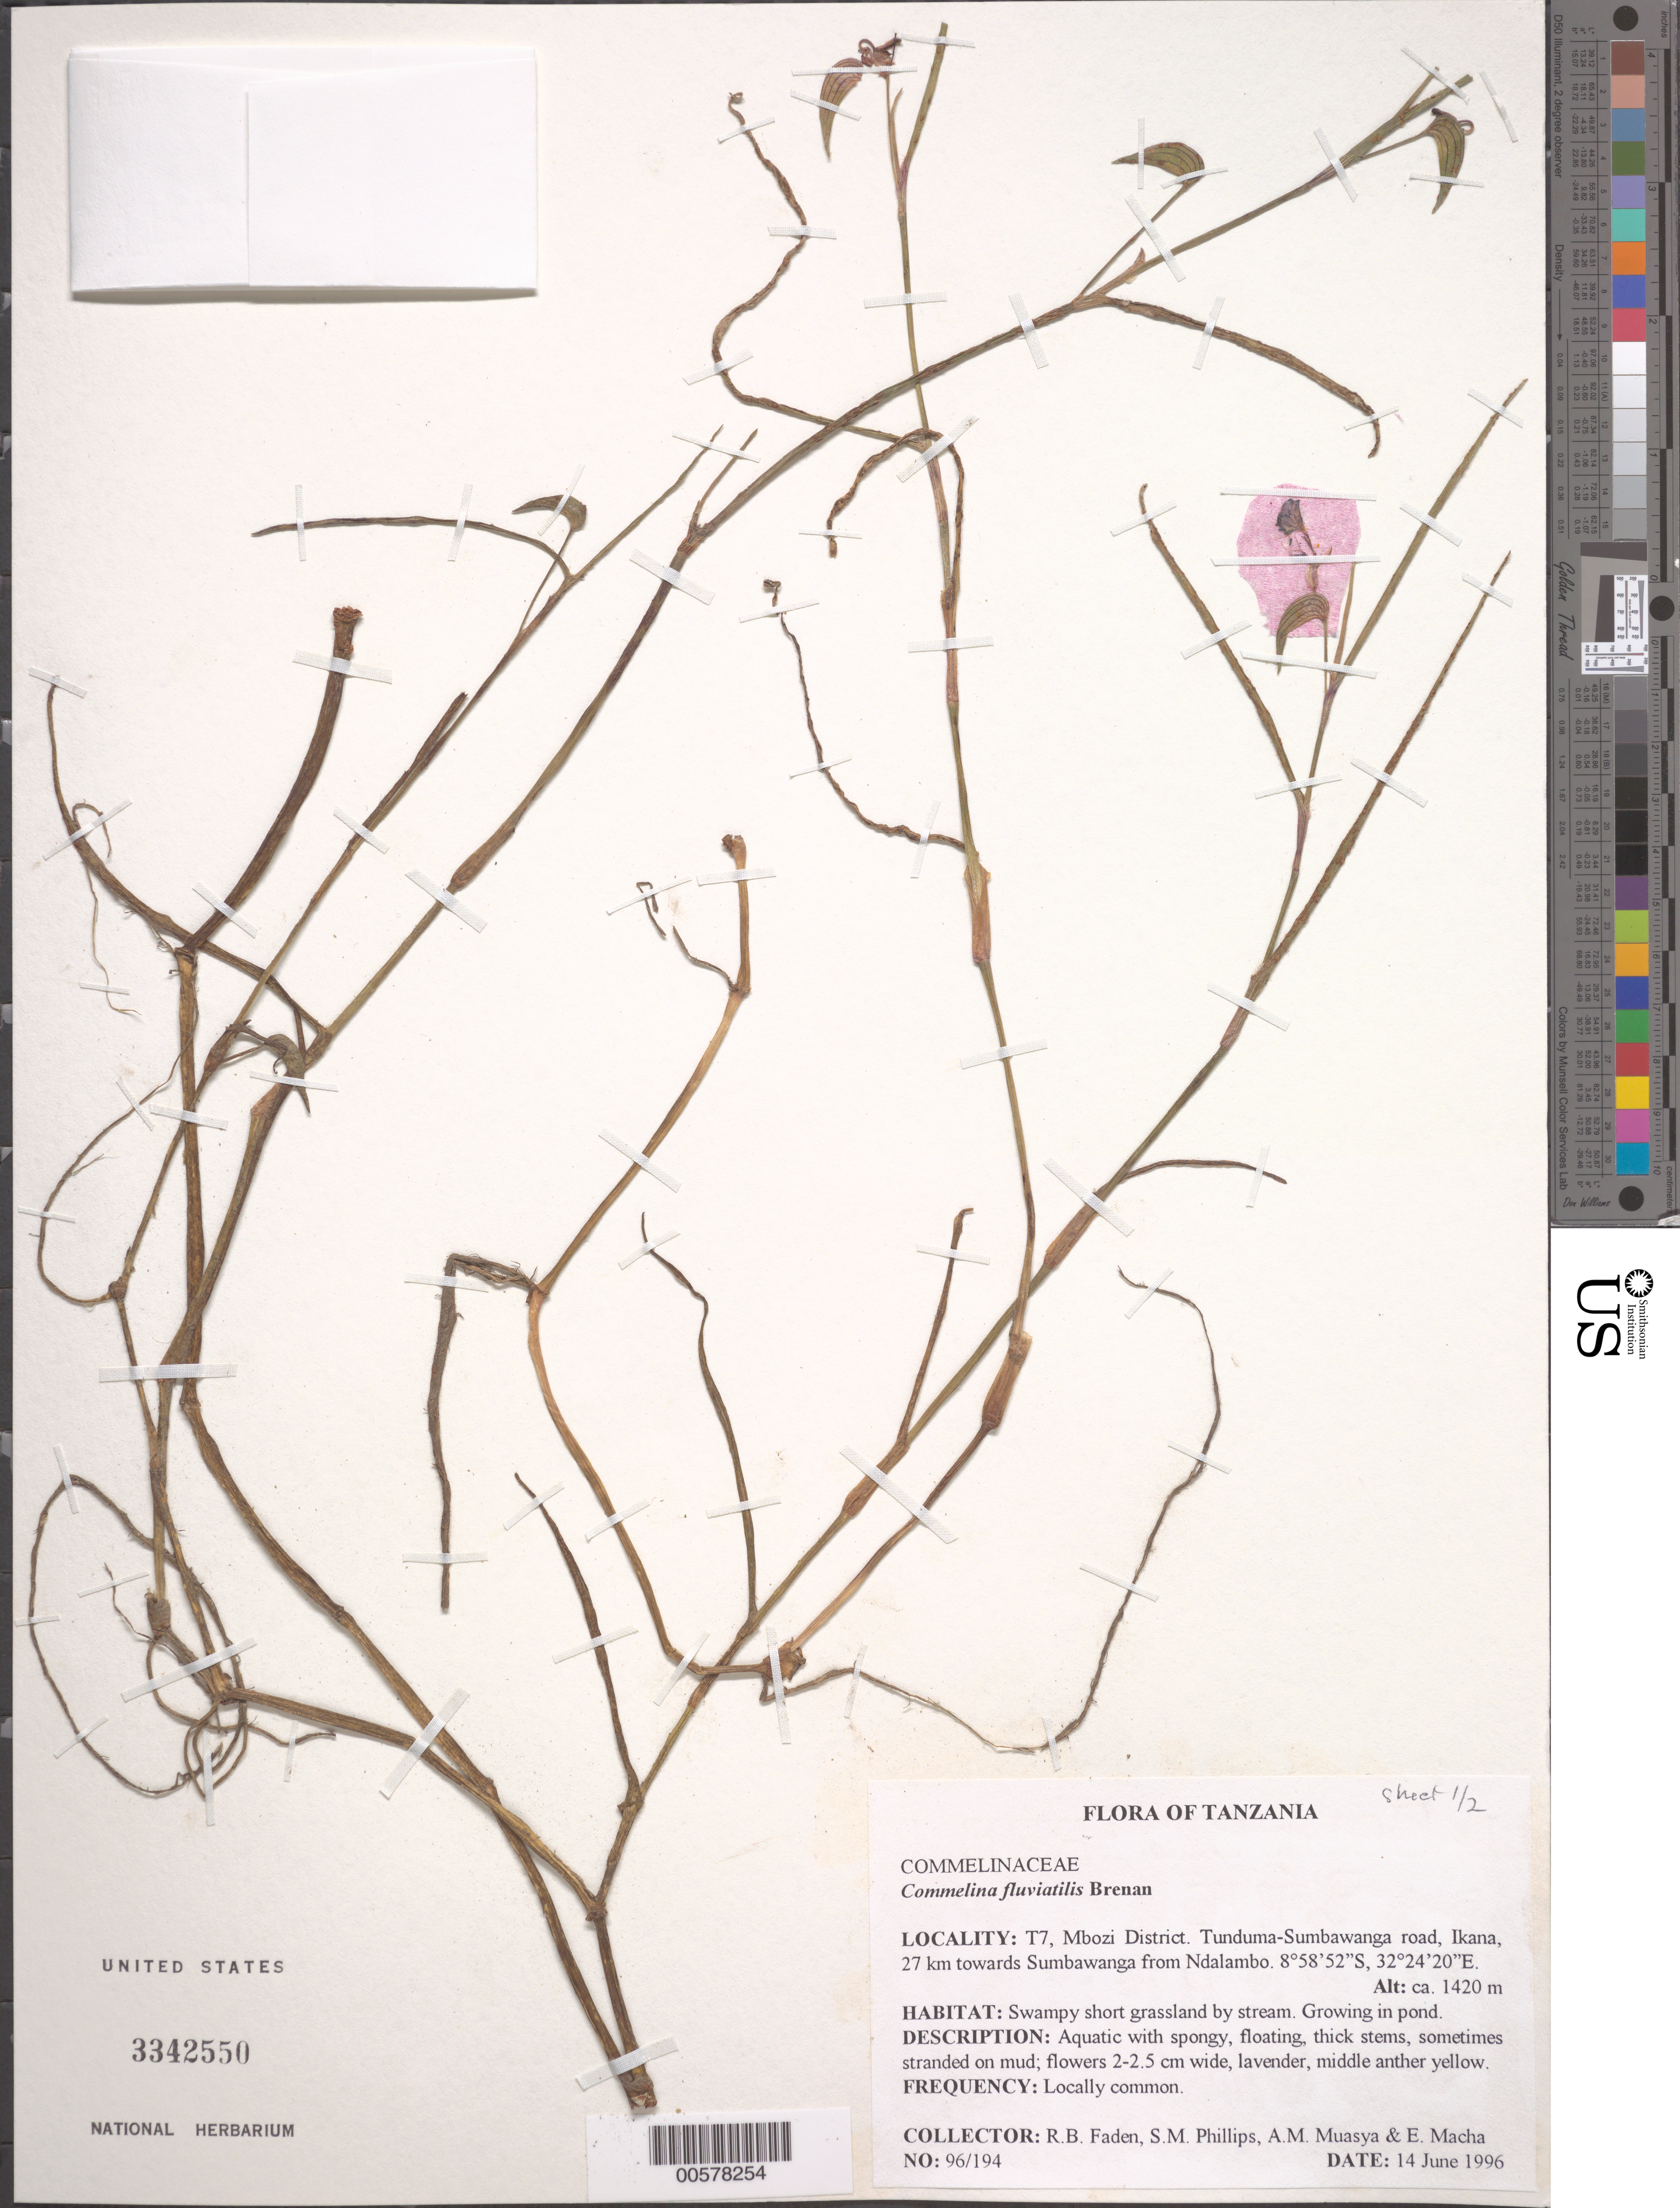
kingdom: Plantae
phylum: Tracheophyta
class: Liliopsida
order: Commelinales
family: Commelinaceae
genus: Commelina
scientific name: Commelina fluviatilis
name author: Brenan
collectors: R. B. Faden, S. M. Phillips, A. Muasya & E. Macha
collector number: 96/194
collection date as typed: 14 Jun 1996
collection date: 1996-06-14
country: Tanzania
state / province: Rukwa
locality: Tunduma-sumbawanga road, ikana, mbozi dist.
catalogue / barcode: US 3342550